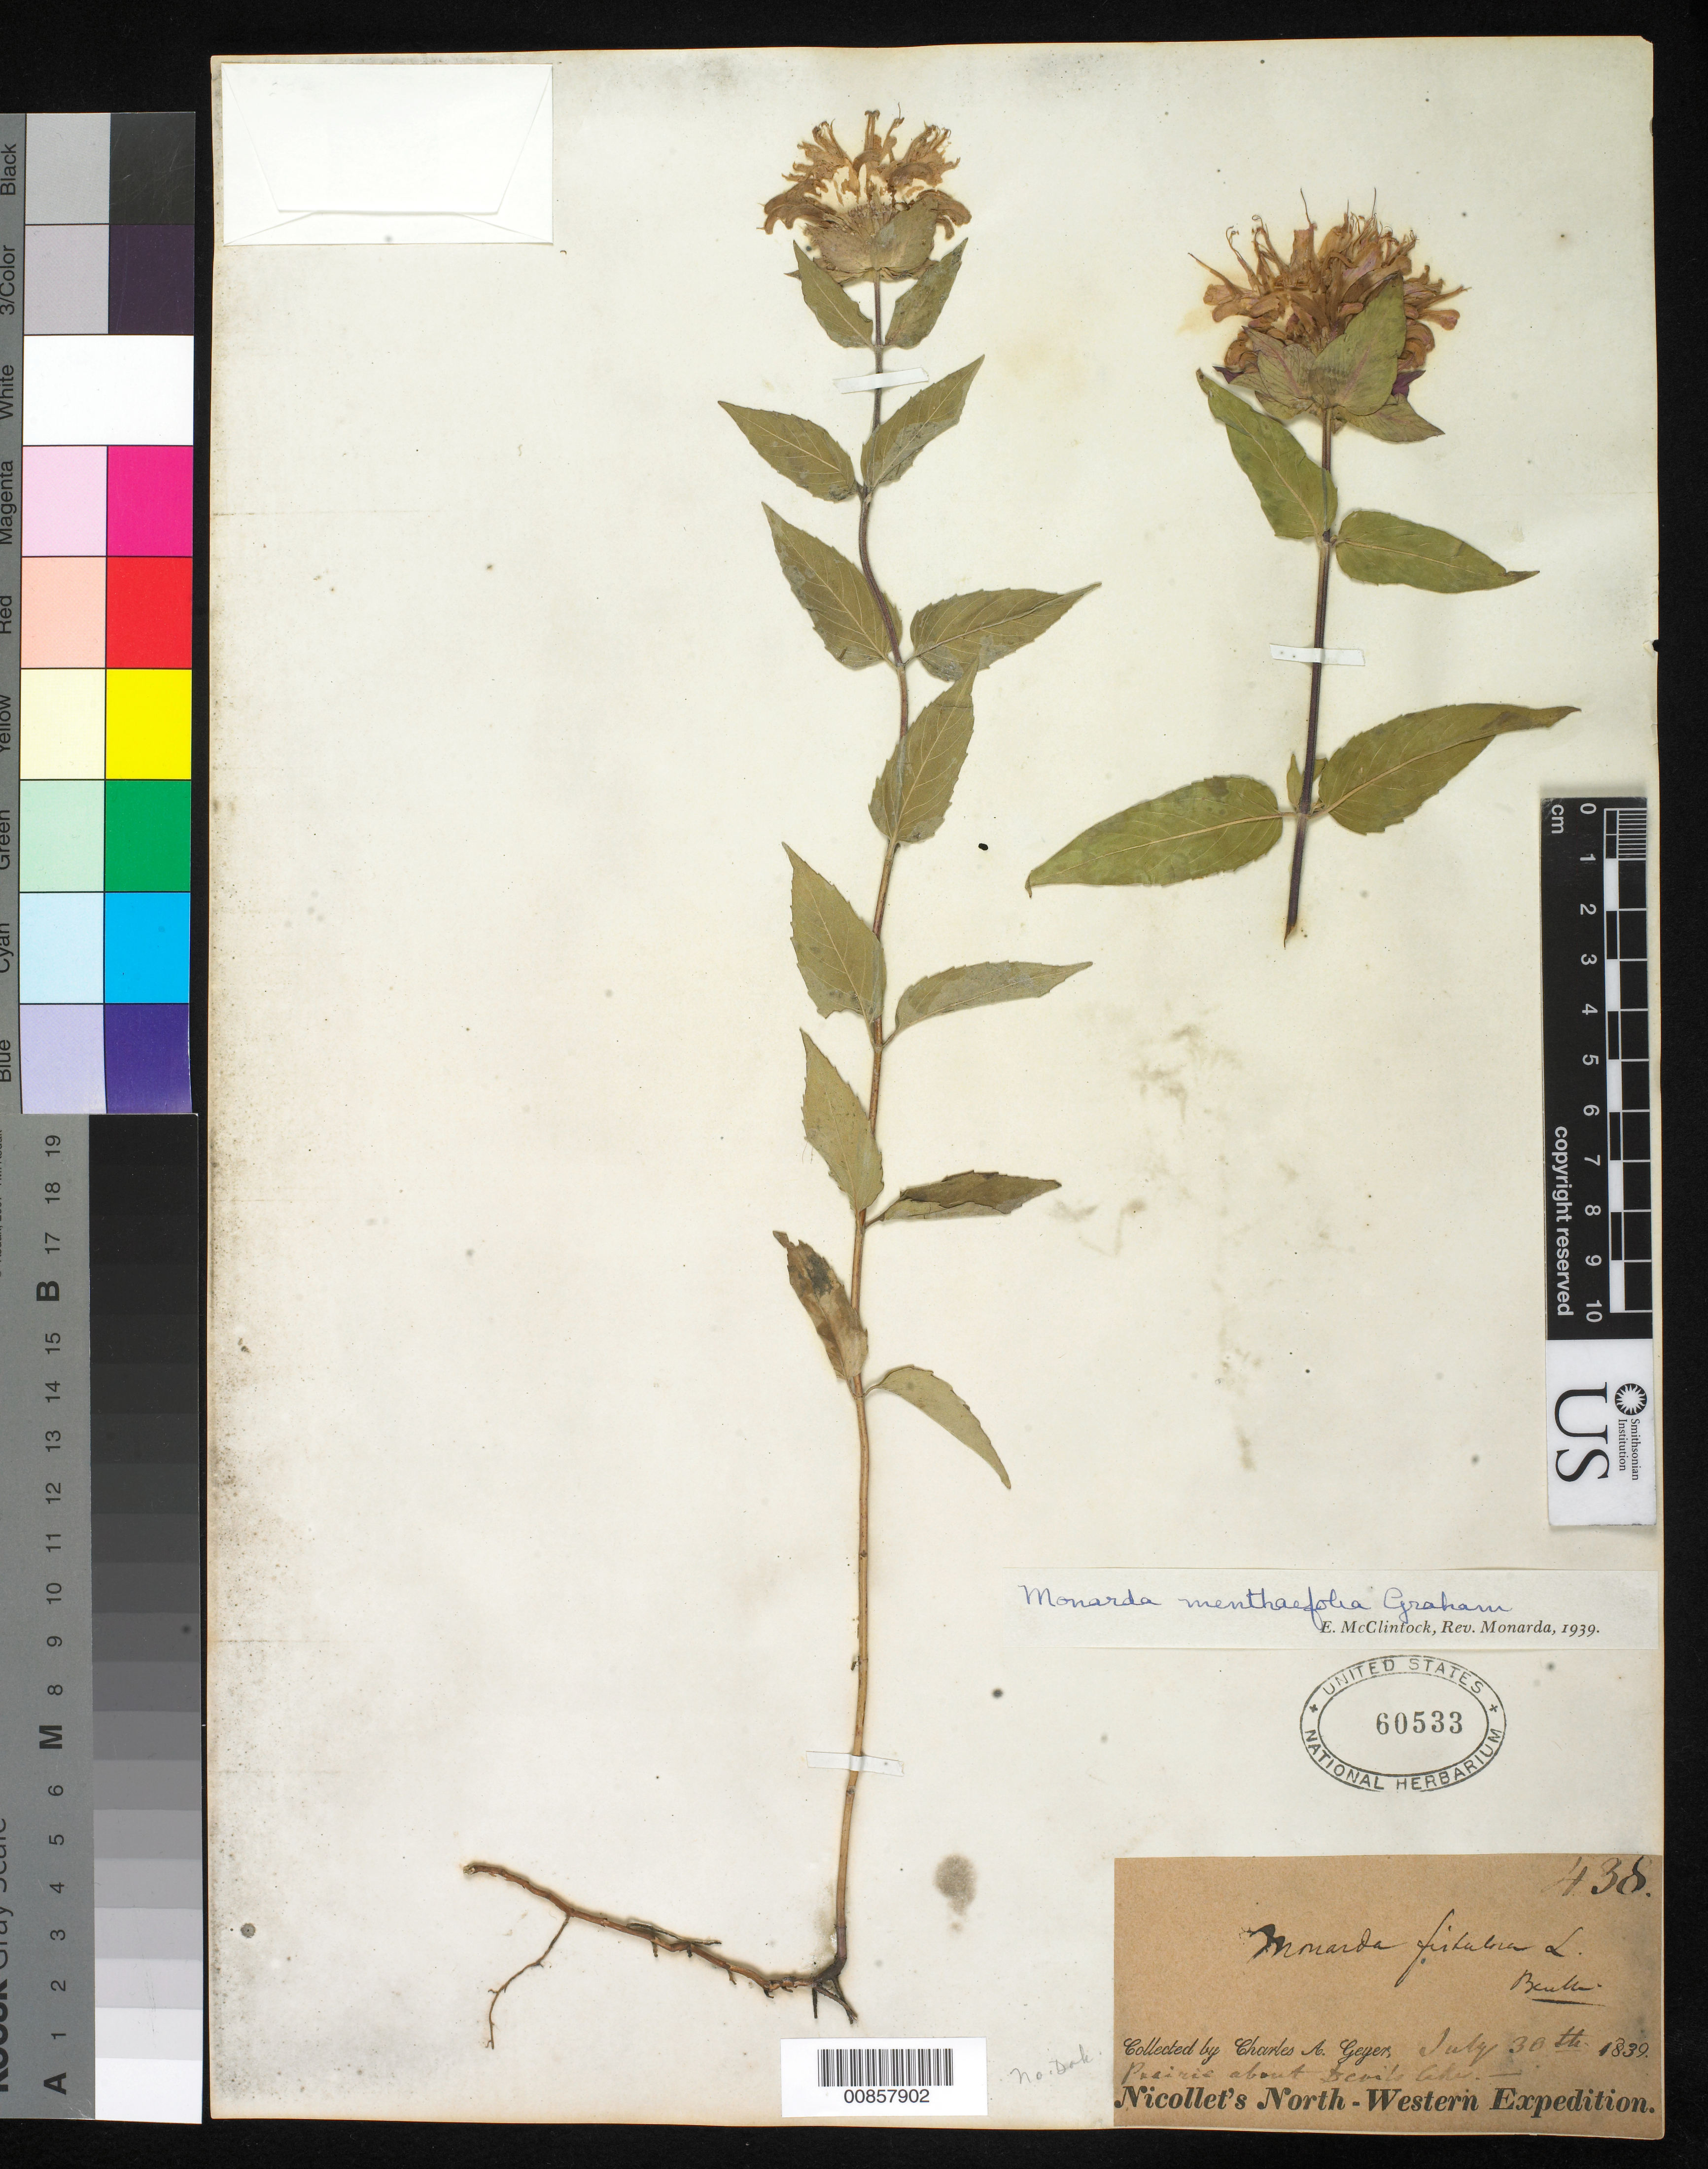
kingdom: Plantae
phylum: Tracheophyta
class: Magnoliopsida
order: Lamiales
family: Lamiaceae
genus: Monarda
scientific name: Monarda fistulosa var. menthifolia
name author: (Graham) Fernald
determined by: McClintock, E. M.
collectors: C. A. Geyer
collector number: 438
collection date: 1839-07-30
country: United States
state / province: North Dakota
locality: About Devil's Lake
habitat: Prairie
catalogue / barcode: US 60533